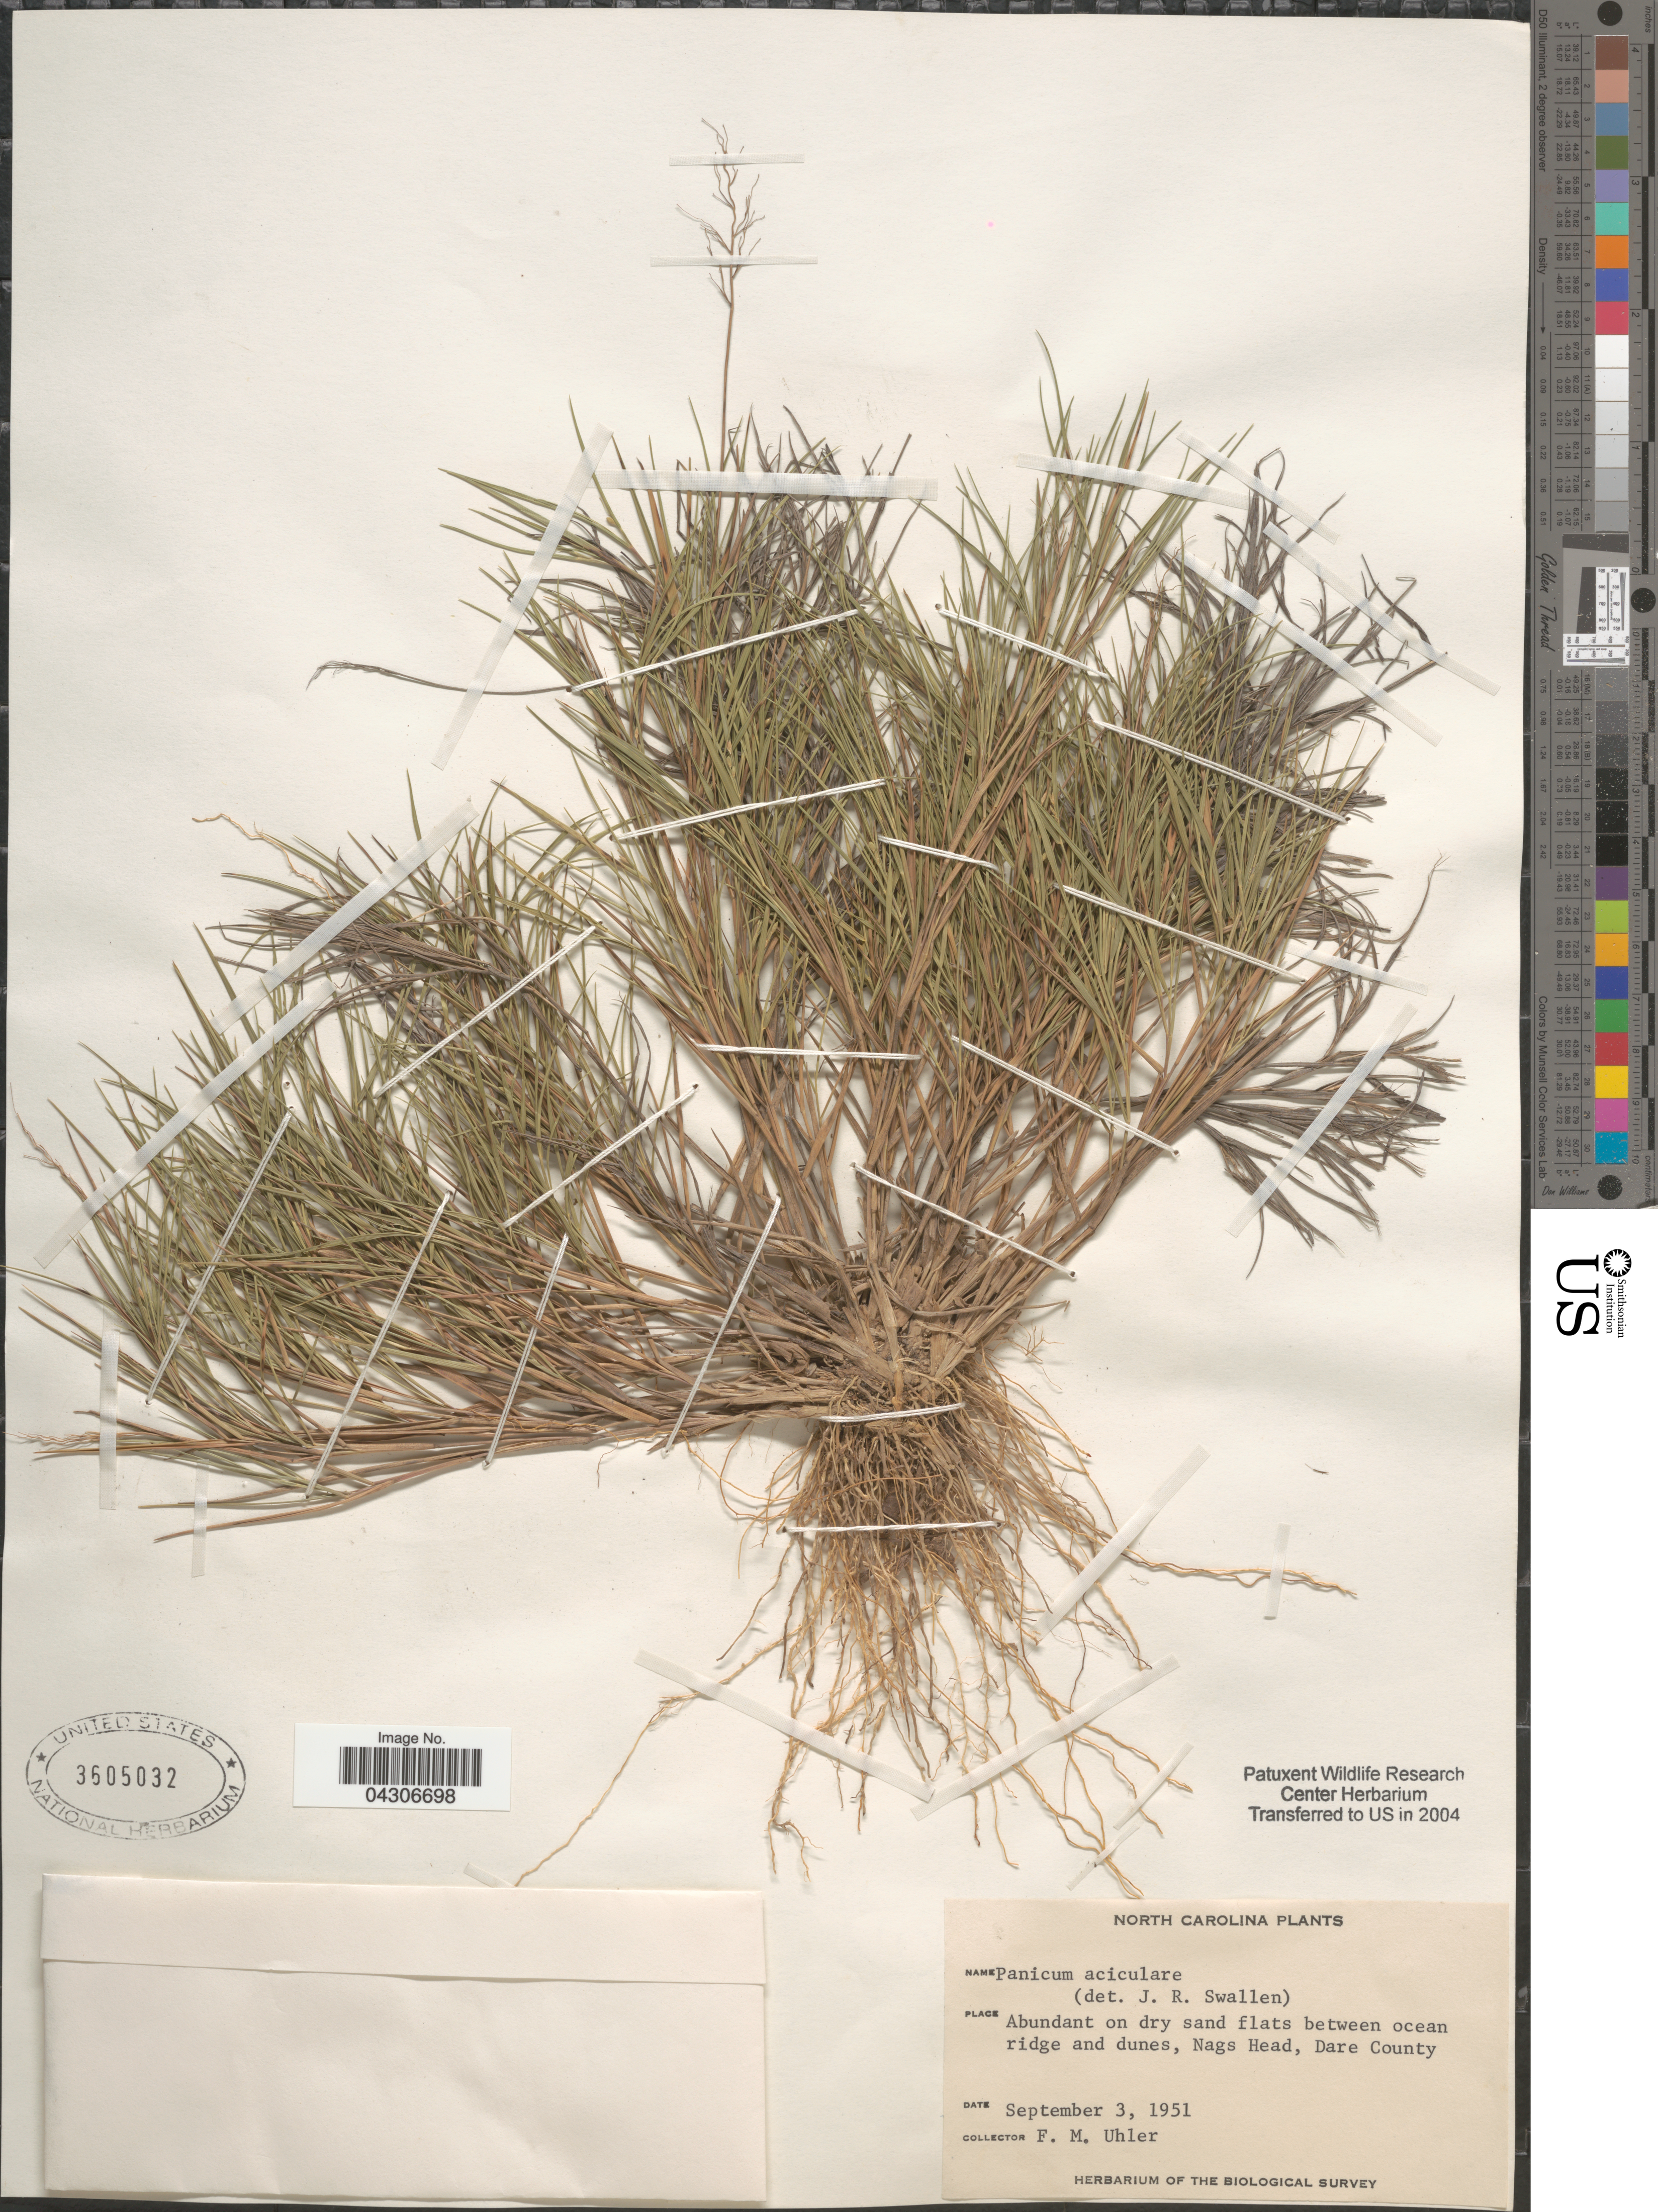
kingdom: Plantae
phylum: Tracheophyta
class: Liliopsida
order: Poales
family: Poaceae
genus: Dichanthelium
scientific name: Dichanthelium aciculare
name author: (Desv. ex Poir.) Gould & C.A. Clark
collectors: F. M. Uhler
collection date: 1951-09-03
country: United States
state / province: North Carolina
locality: Abundant on dry sand flats between ocean ridge and dunes, Nags Head, Dare County. The Biological Survey.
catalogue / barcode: US 3605032